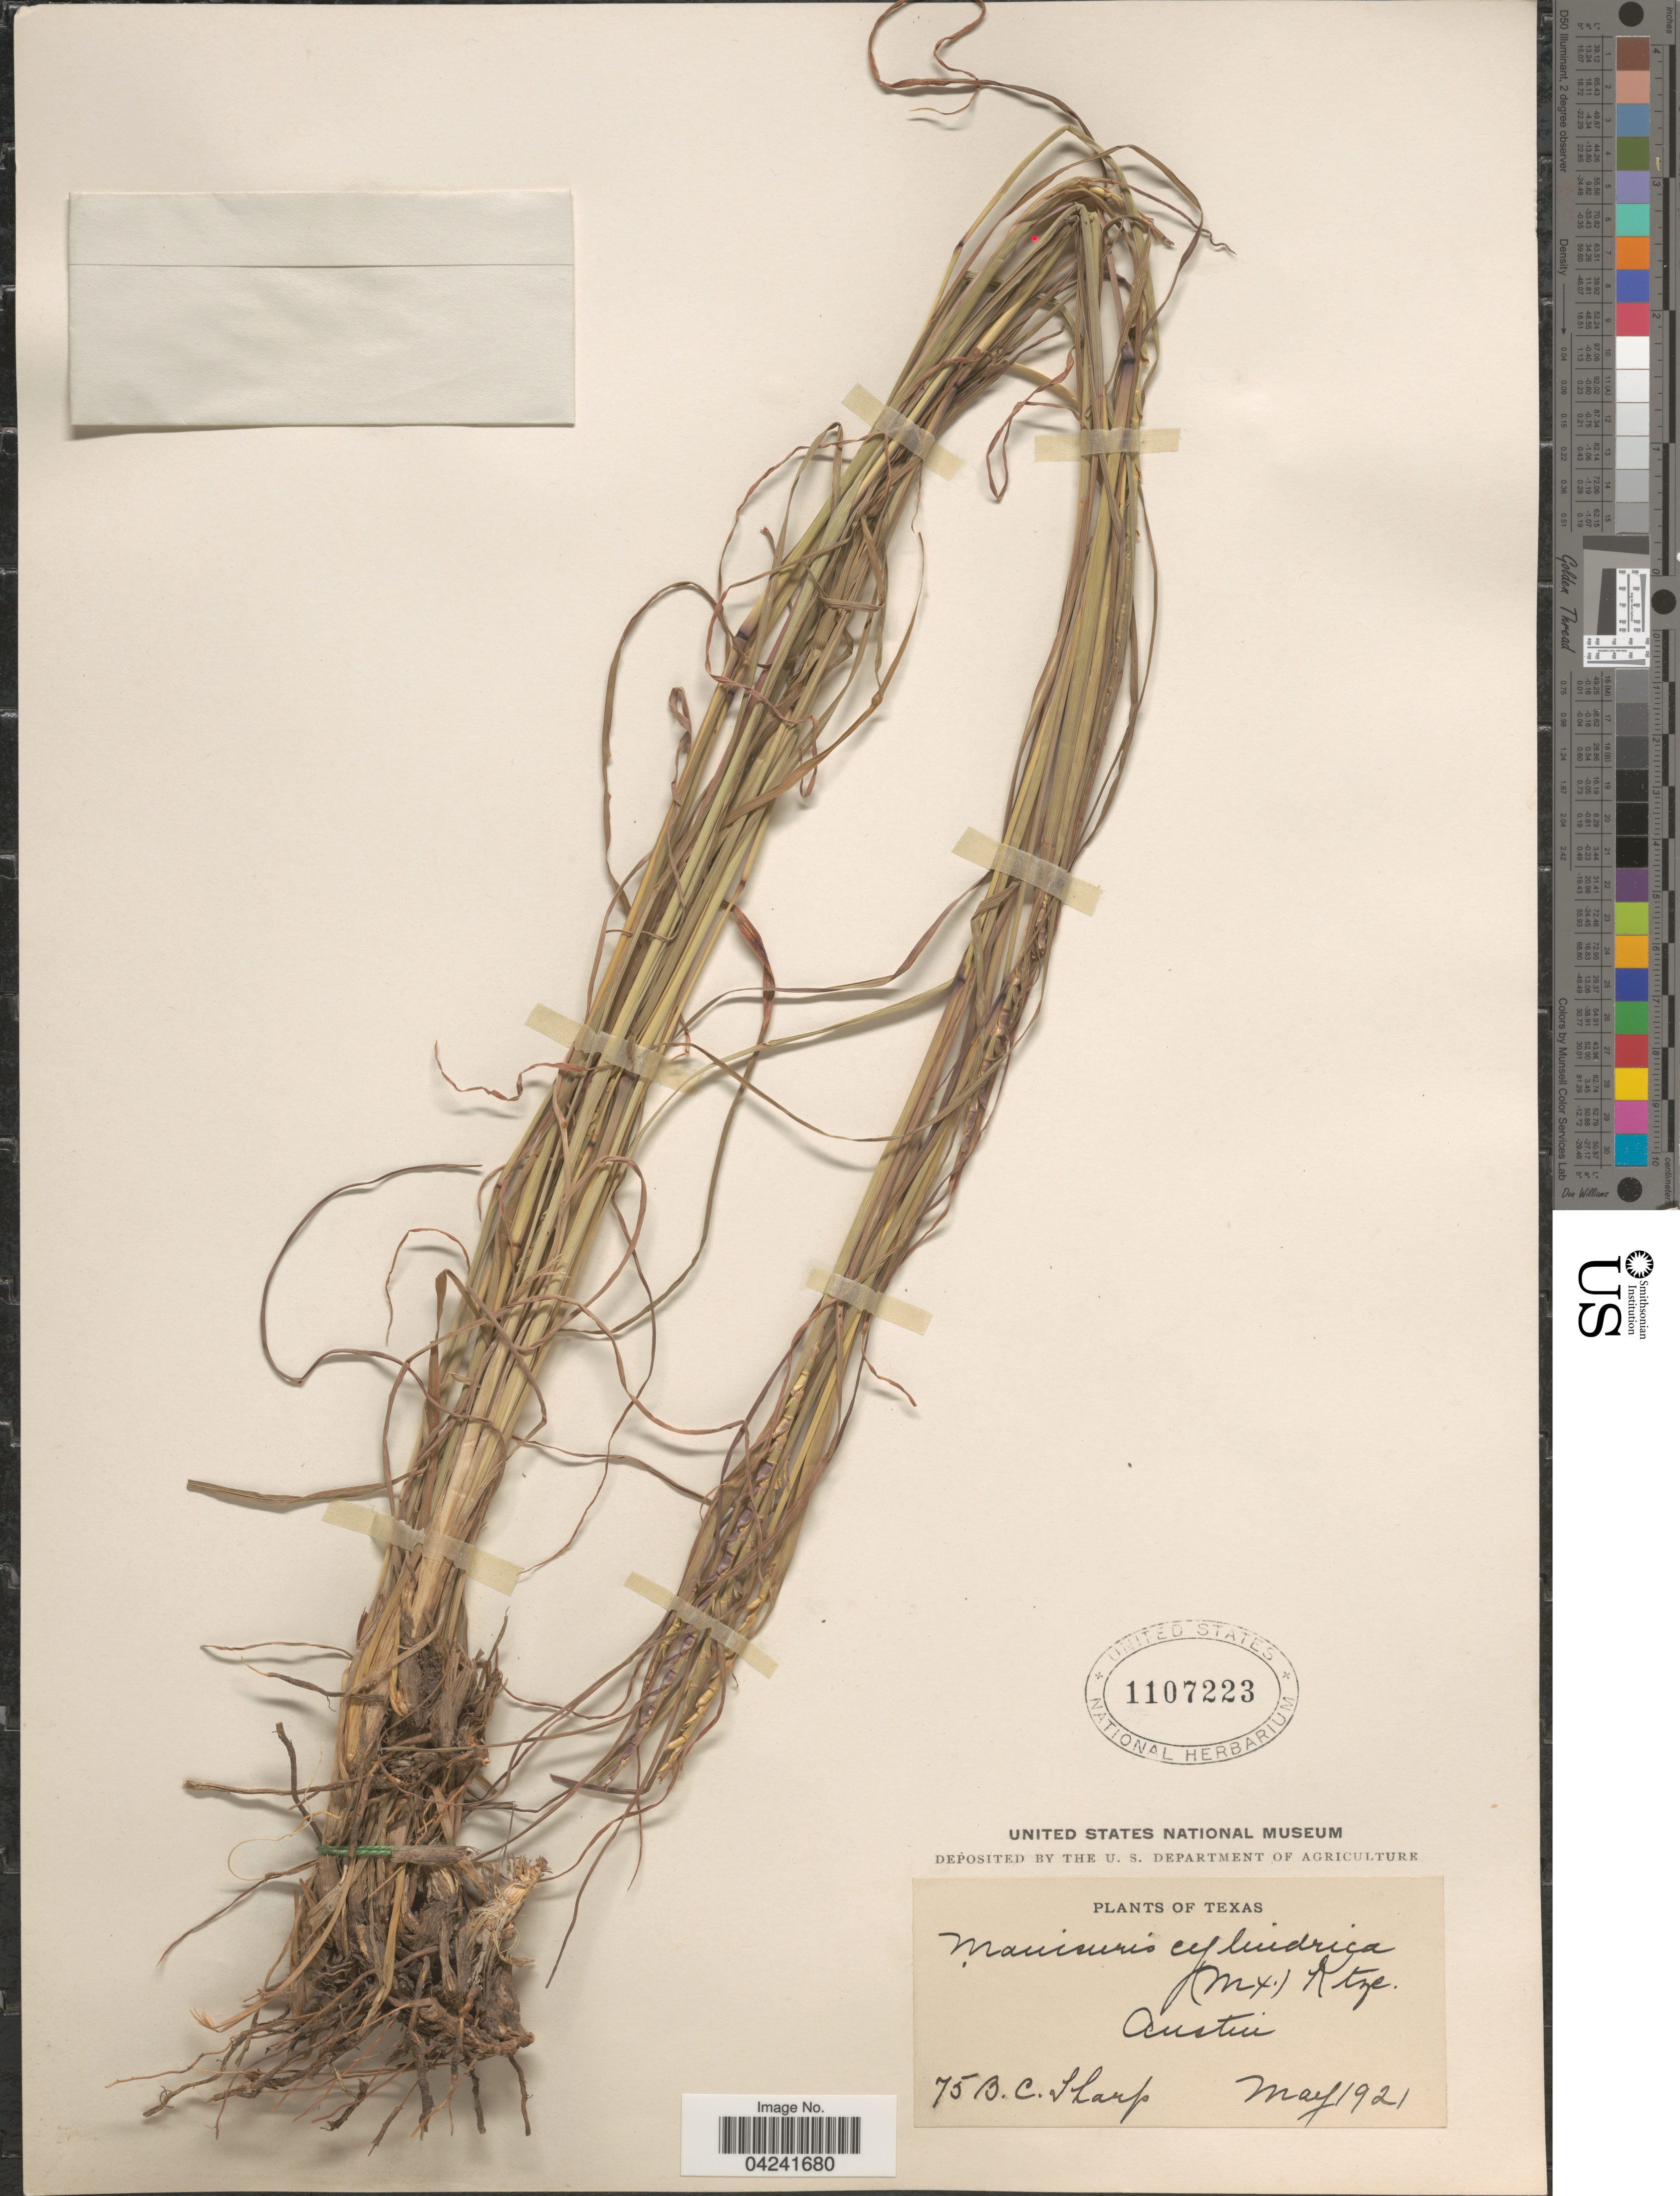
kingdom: Plantae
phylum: Tracheophyta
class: Liliopsida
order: Poales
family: Poaceae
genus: Mnesithea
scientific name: Mnesithea cylindrica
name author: (Michx.) de Koning & Sosef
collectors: B. Sharp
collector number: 75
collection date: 1921-05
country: United States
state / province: Texas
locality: Austin.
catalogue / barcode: US 1107223